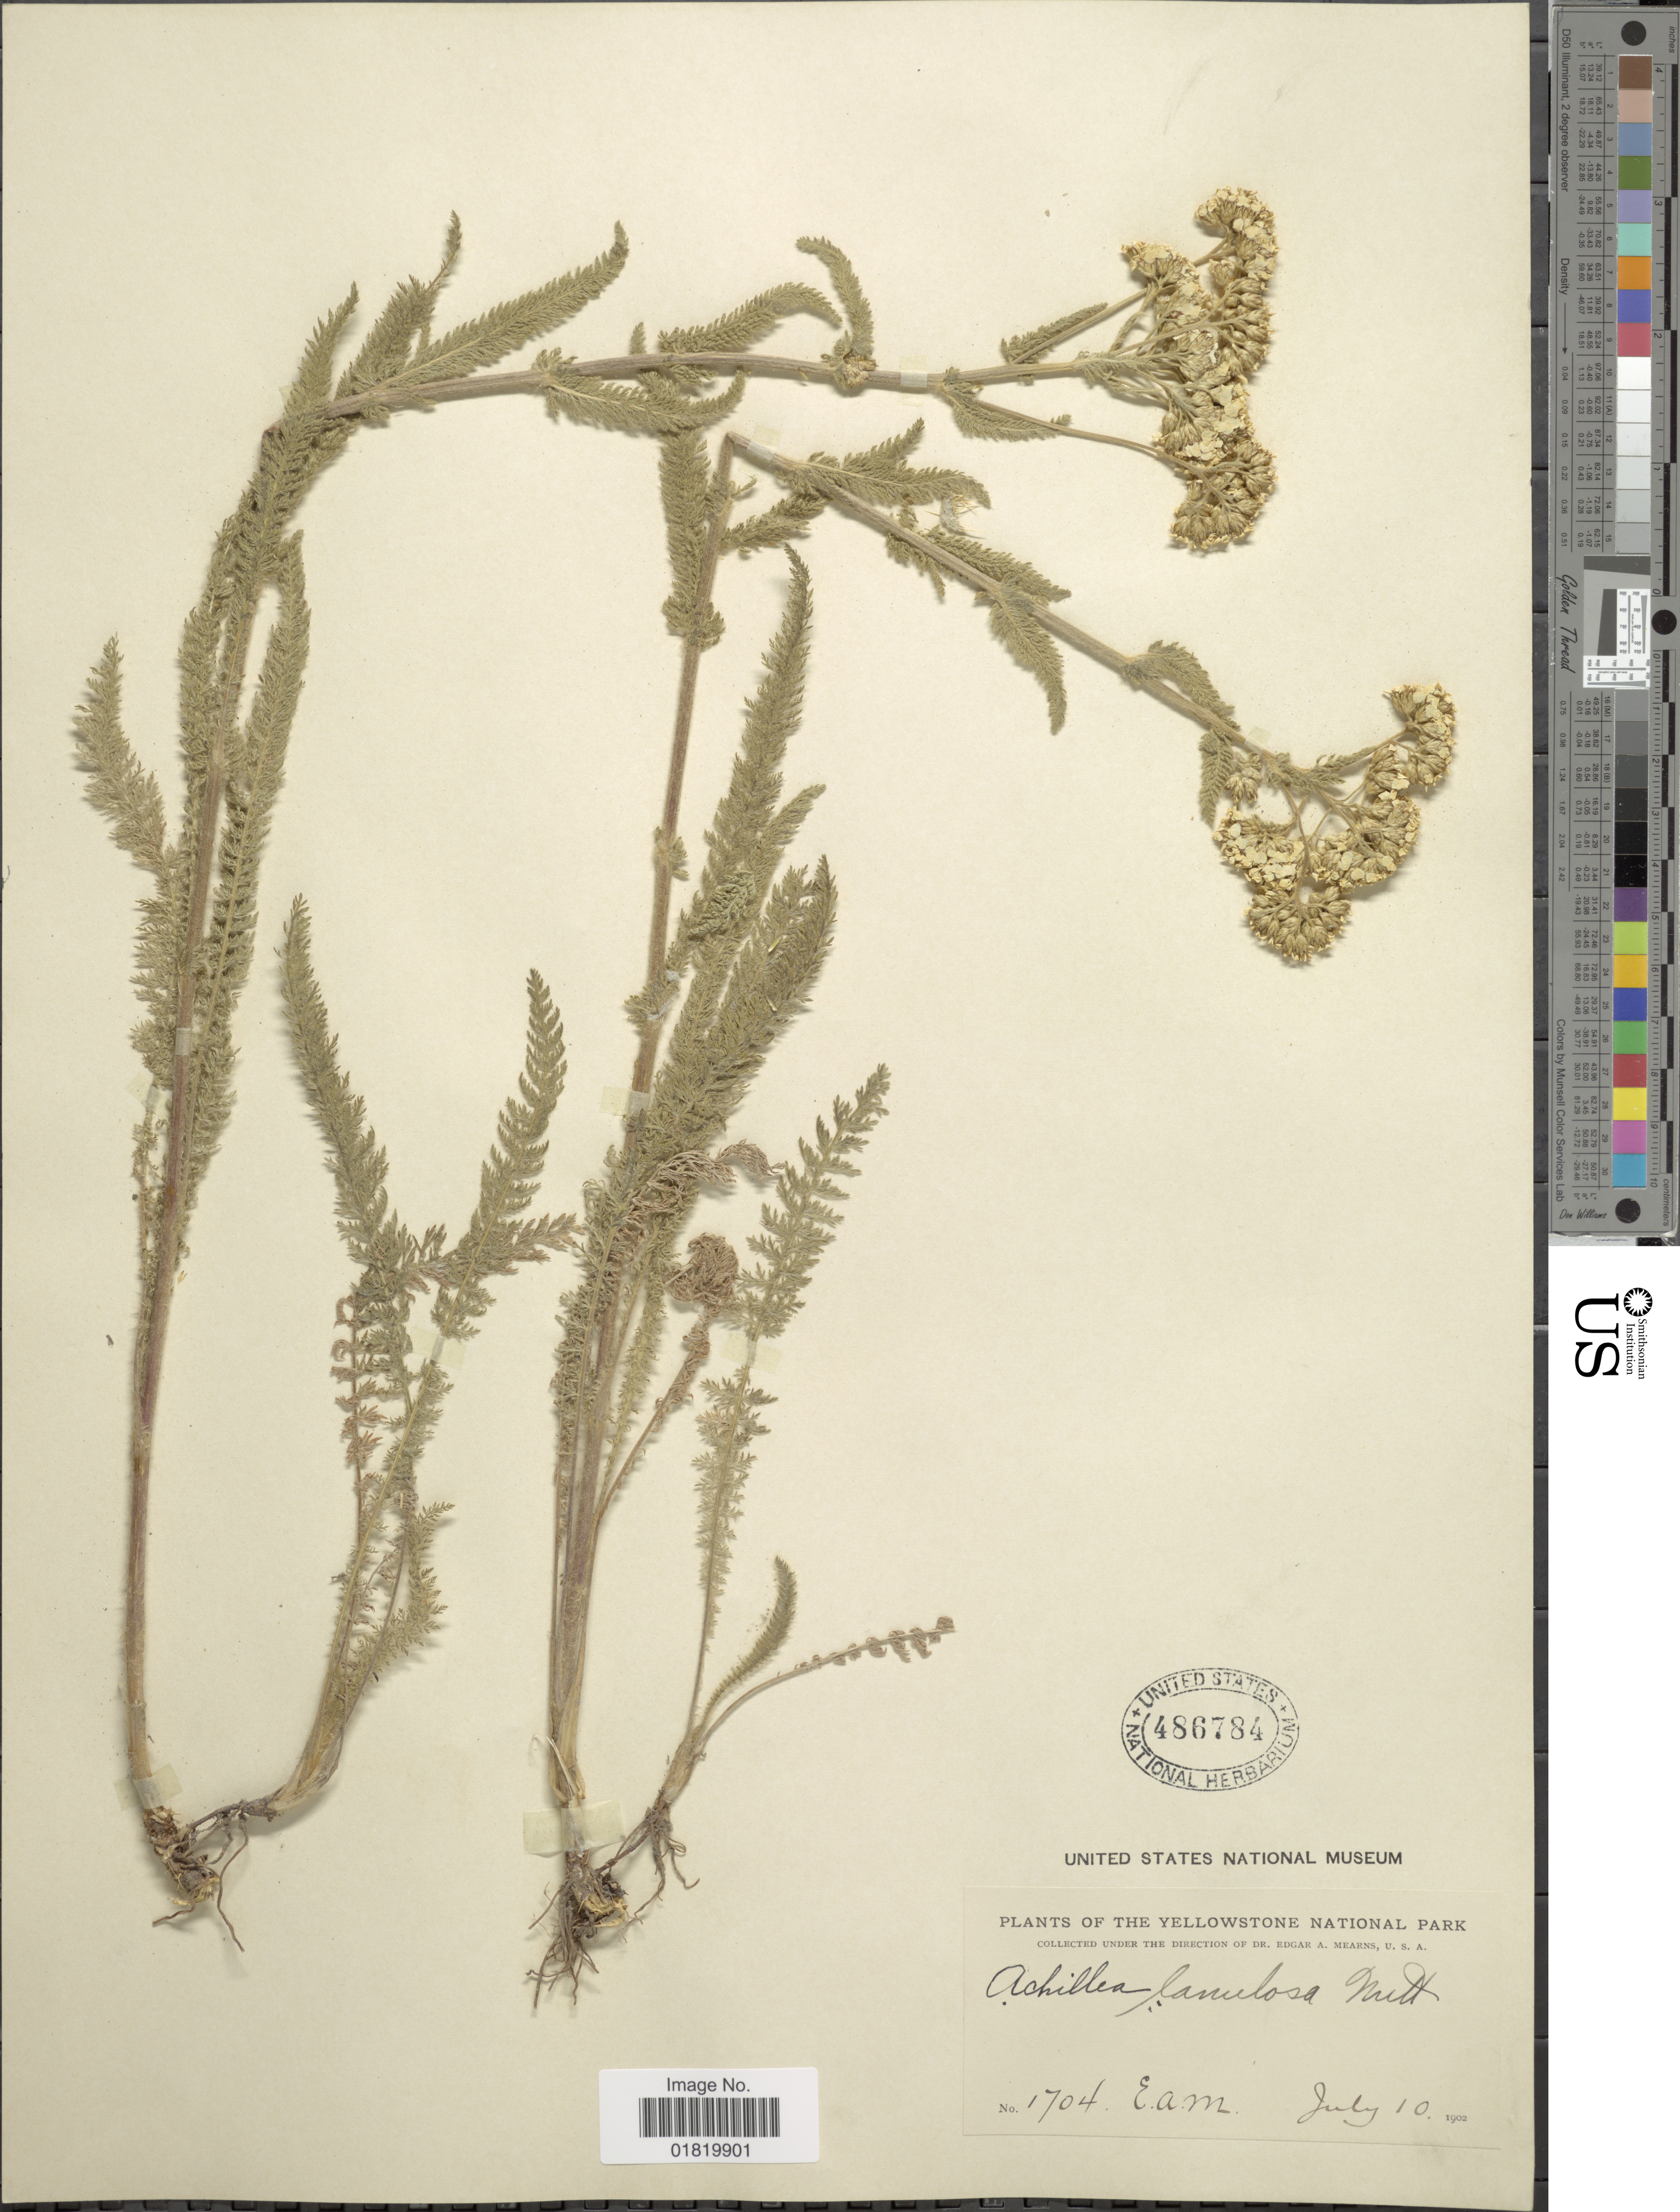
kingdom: Plantae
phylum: Tracheophyta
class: Magnoliopsida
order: Asterales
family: Asteraceae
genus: Achillea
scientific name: Achillea lanulosa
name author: Nutt.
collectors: E. A. Mearns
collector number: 1704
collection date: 1902-07-10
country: United States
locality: Yellowstone National Park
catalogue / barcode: US 486784